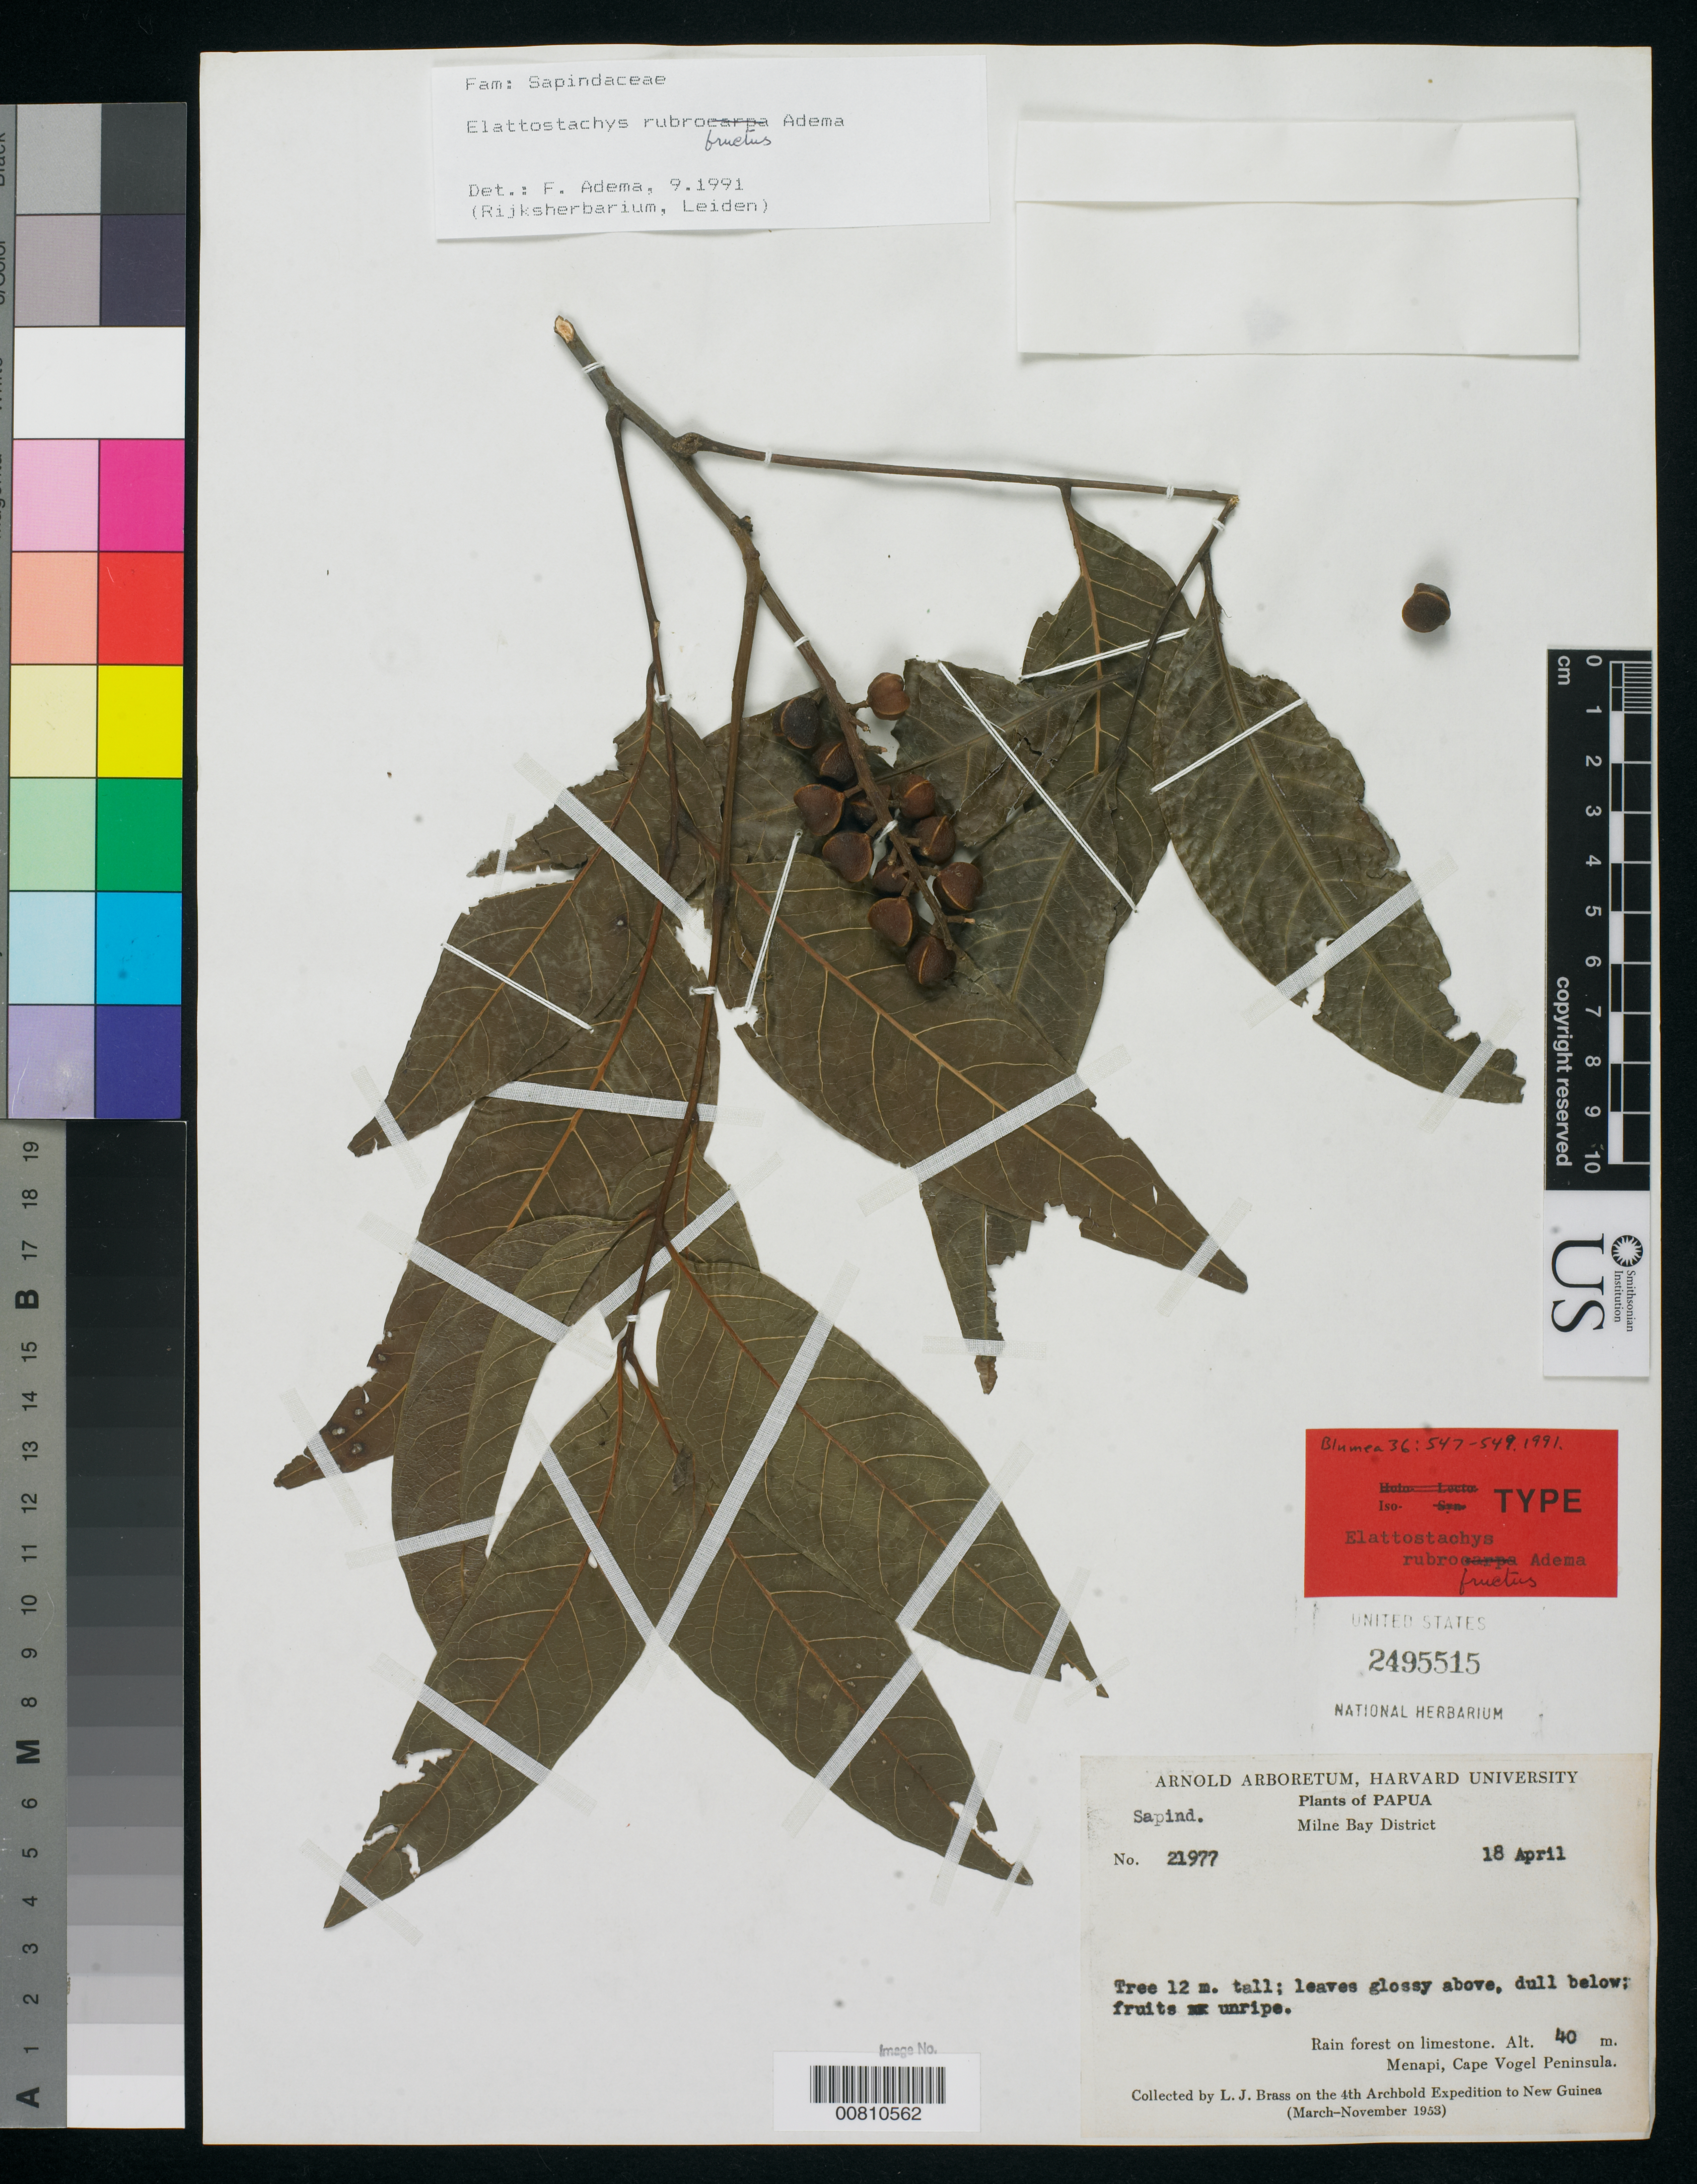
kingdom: Plantae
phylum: Tracheophyta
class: Magnoliopsida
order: Sapindales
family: Sapindaceae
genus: Elattostachys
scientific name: Elattostachys rubrofructus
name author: Adema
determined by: Adema, F. A. C. B.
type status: Isotype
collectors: L. J. Brass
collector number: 21977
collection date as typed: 18 Apr 1953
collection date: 1953-04-18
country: Papua New Guinea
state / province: Milne Bay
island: New Guinea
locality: Menapi, Cape Vogel Peninsula.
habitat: Rain forest on limestone.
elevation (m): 40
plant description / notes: Holotype at L.; 4th Archbold Expedition to New Guinea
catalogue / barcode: US 2495515